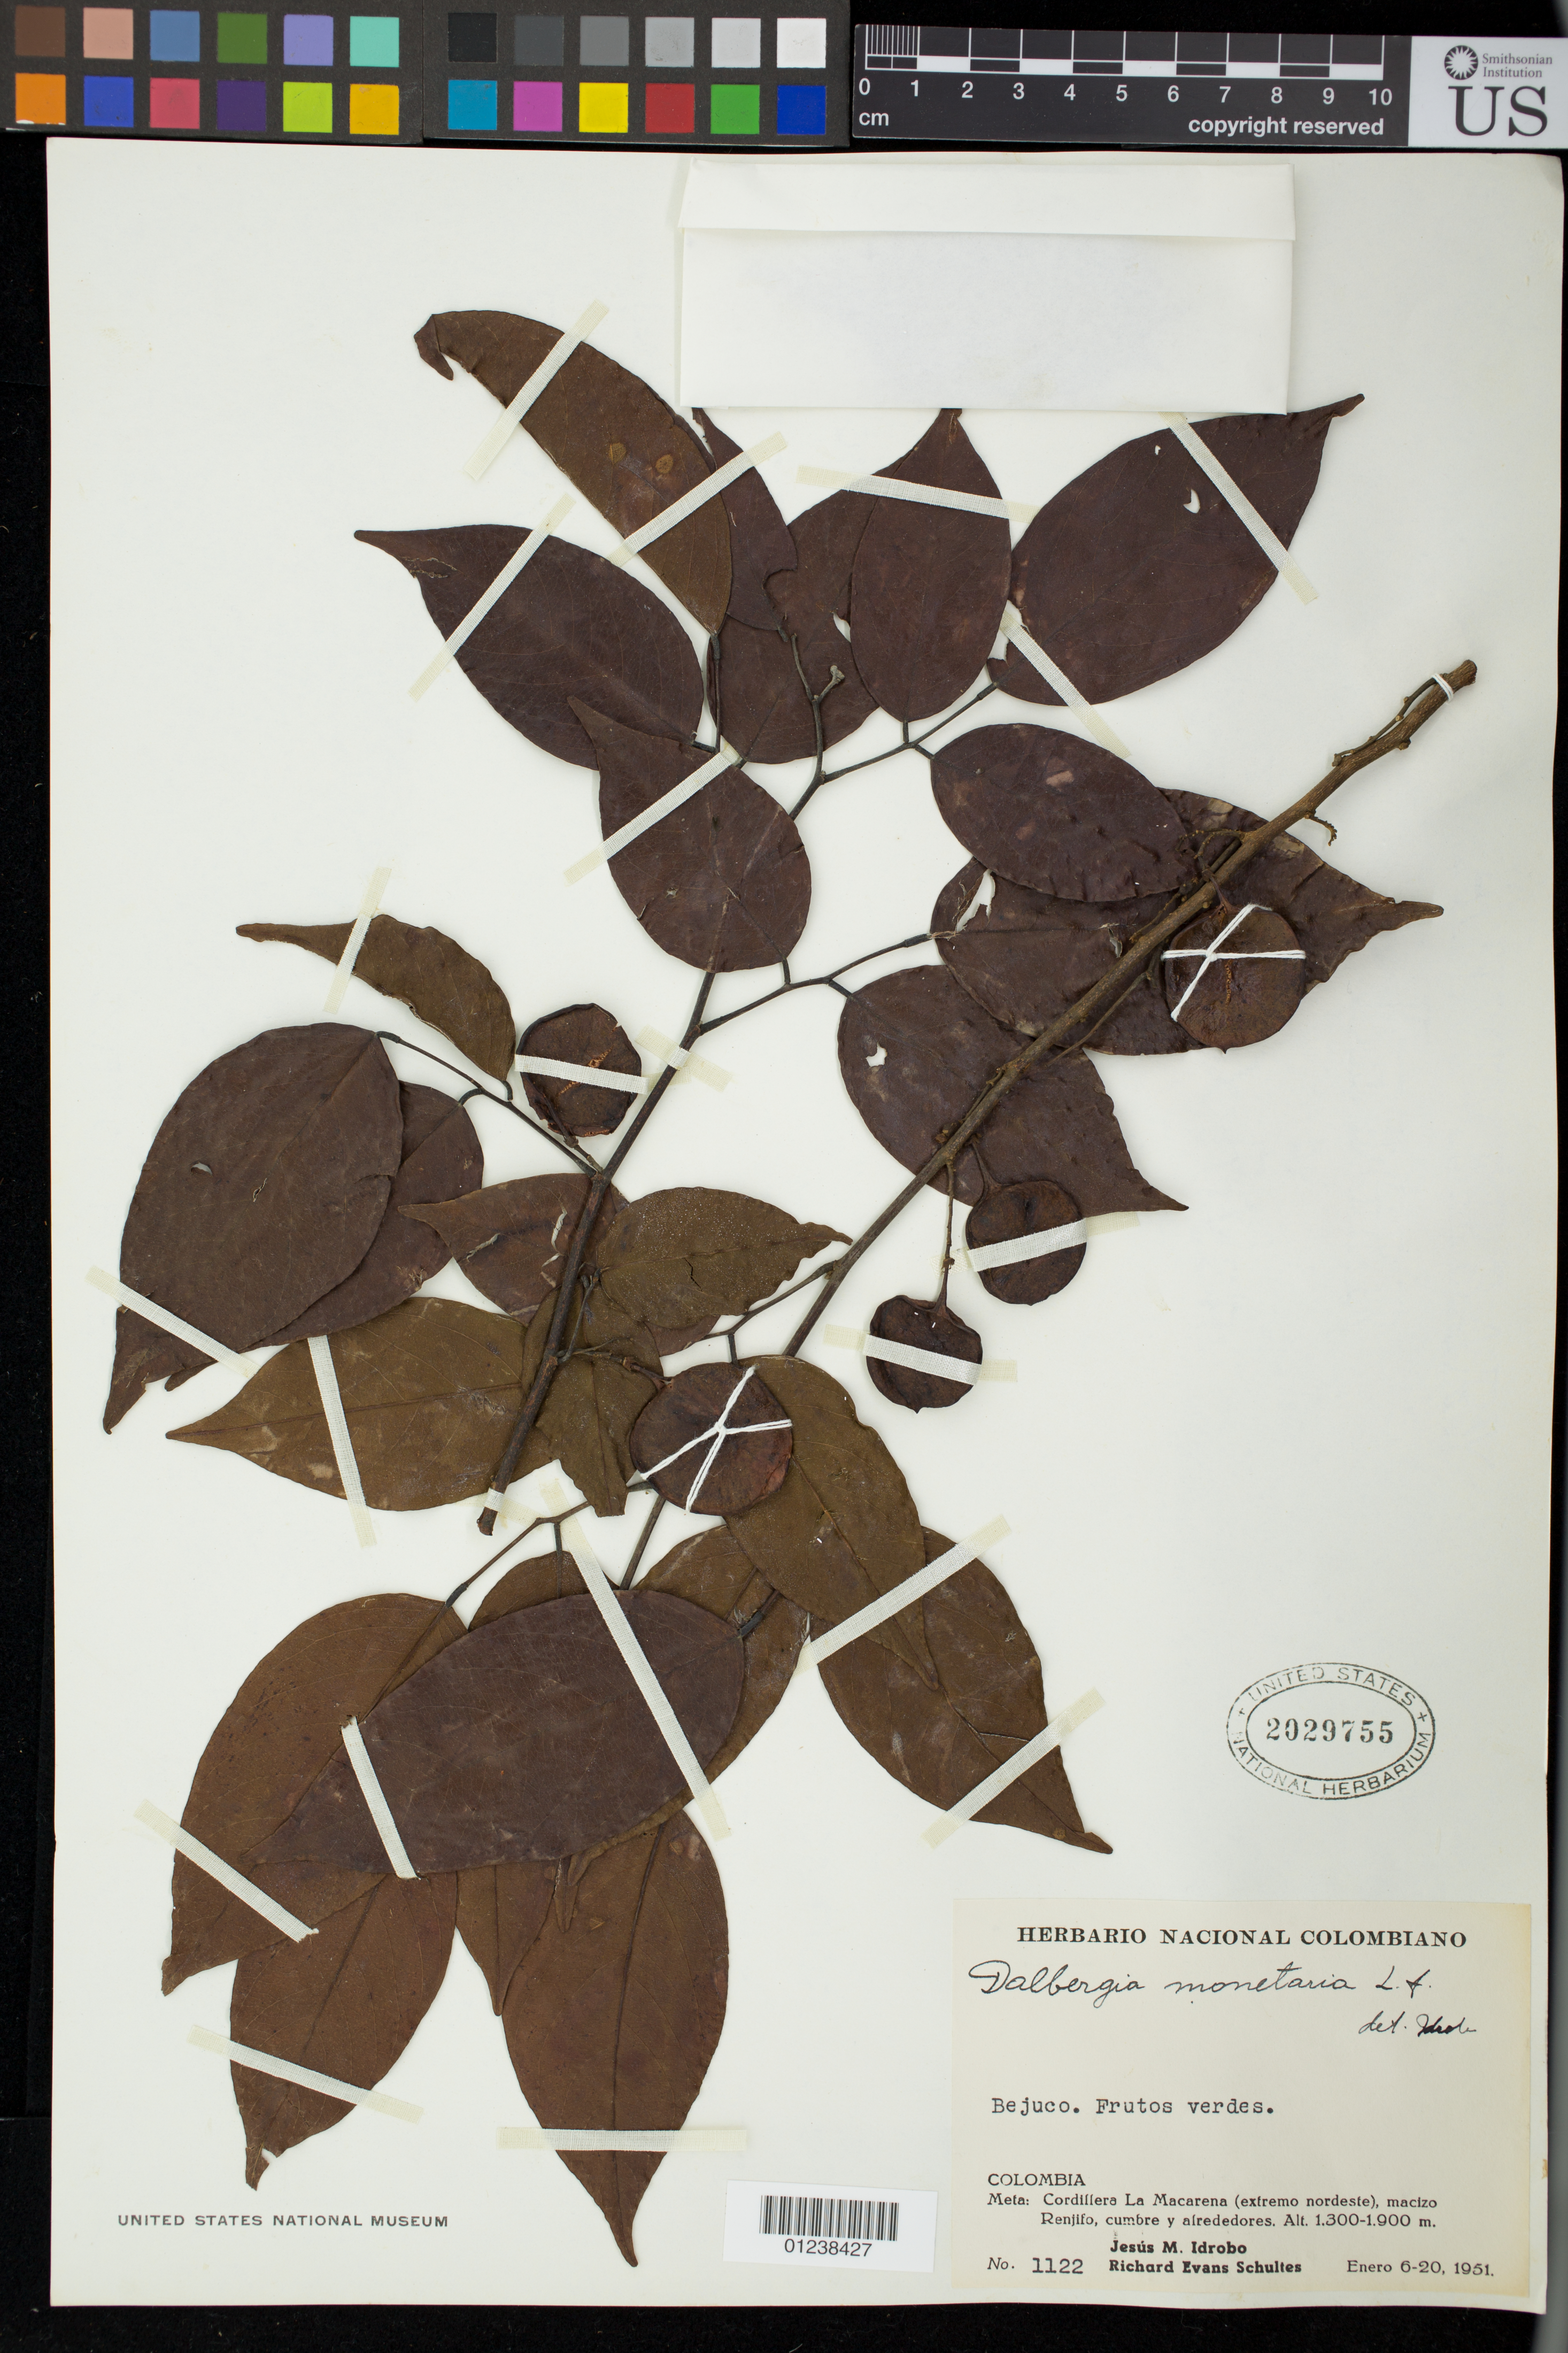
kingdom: Plantae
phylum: Tracheophyta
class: Magnoliopsida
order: Fabales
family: Fabaceae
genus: Dalbergia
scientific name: Dalbergia monetaria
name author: L. f.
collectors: J. M. Idrobo & R. E. Schultes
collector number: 1122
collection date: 1951-01-06/1951-01-20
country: Colombia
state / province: Meta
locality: Cordillera La Macarena (extremo nordeste), macizo Renjifo, cumbre y airededores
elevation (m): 1300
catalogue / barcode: US 2029755